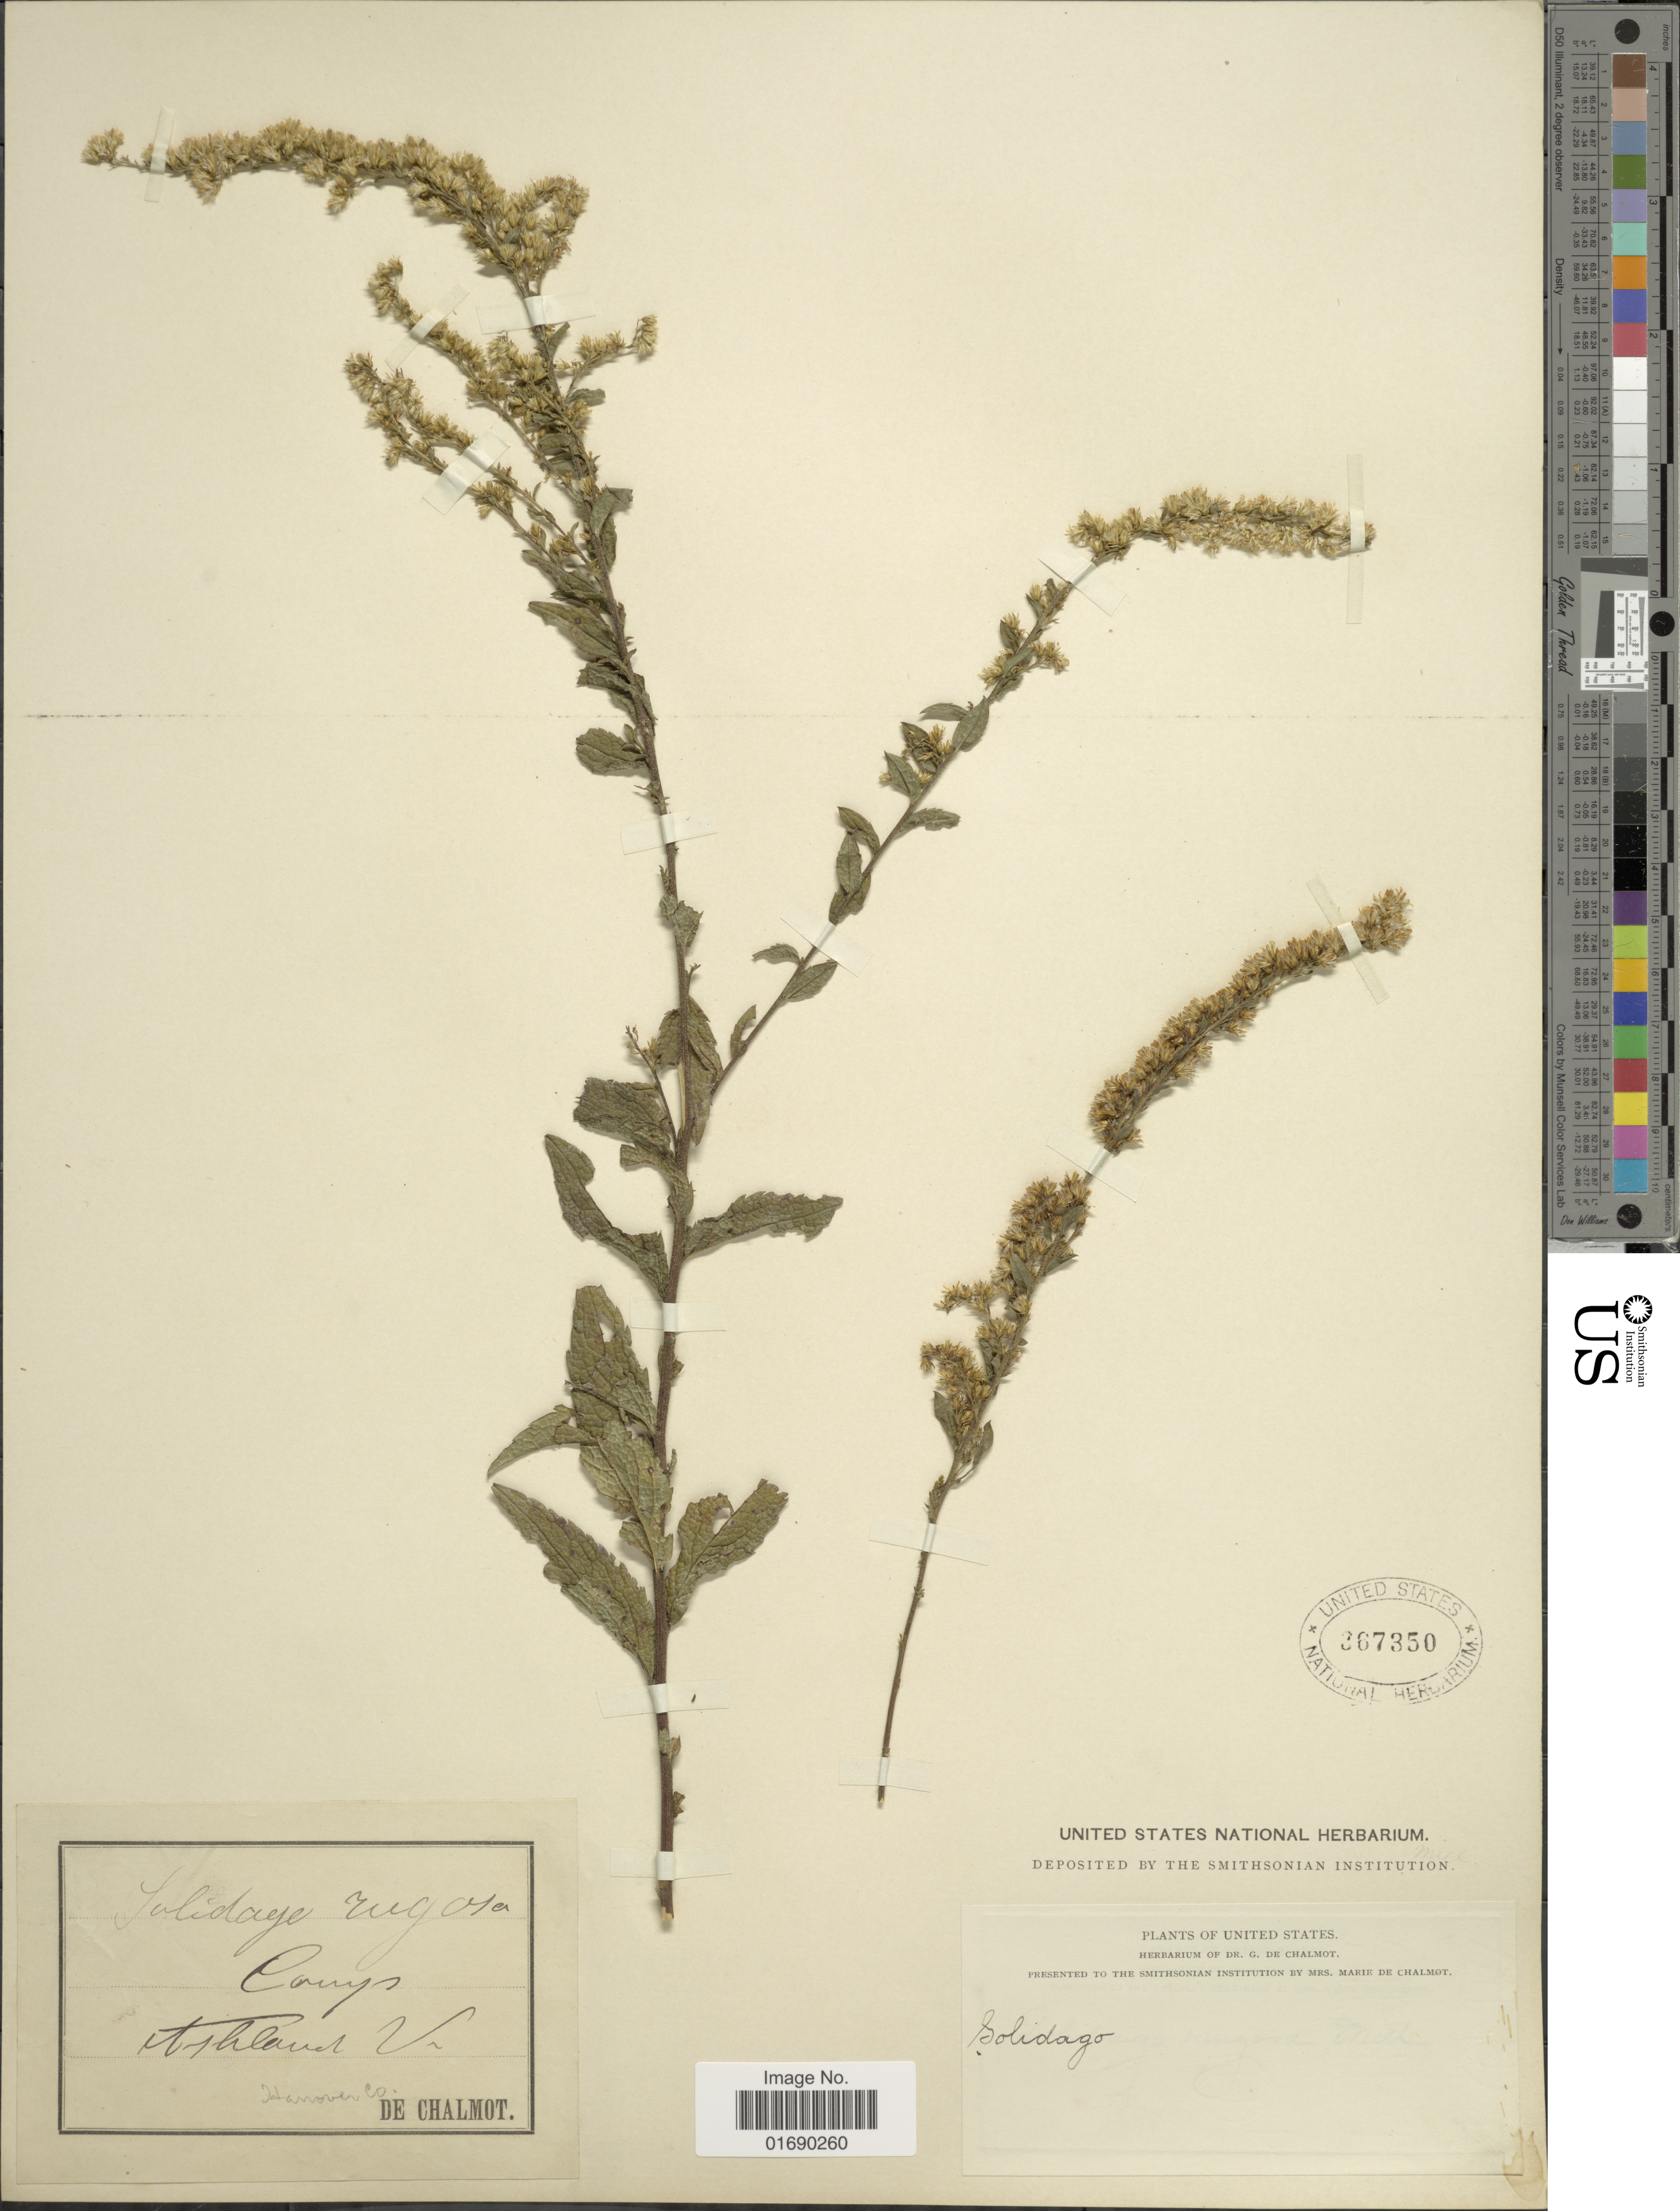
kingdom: Plantae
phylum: Tracheophyta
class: Magnoliopsida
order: Asterales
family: Asteraceae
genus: Solidago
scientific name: Solidago rugosa var. celtidifolia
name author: (Small) Fernald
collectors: G. de Chalmot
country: United States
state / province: Virginia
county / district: Hanover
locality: Camp, Ashland.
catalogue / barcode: US 367350